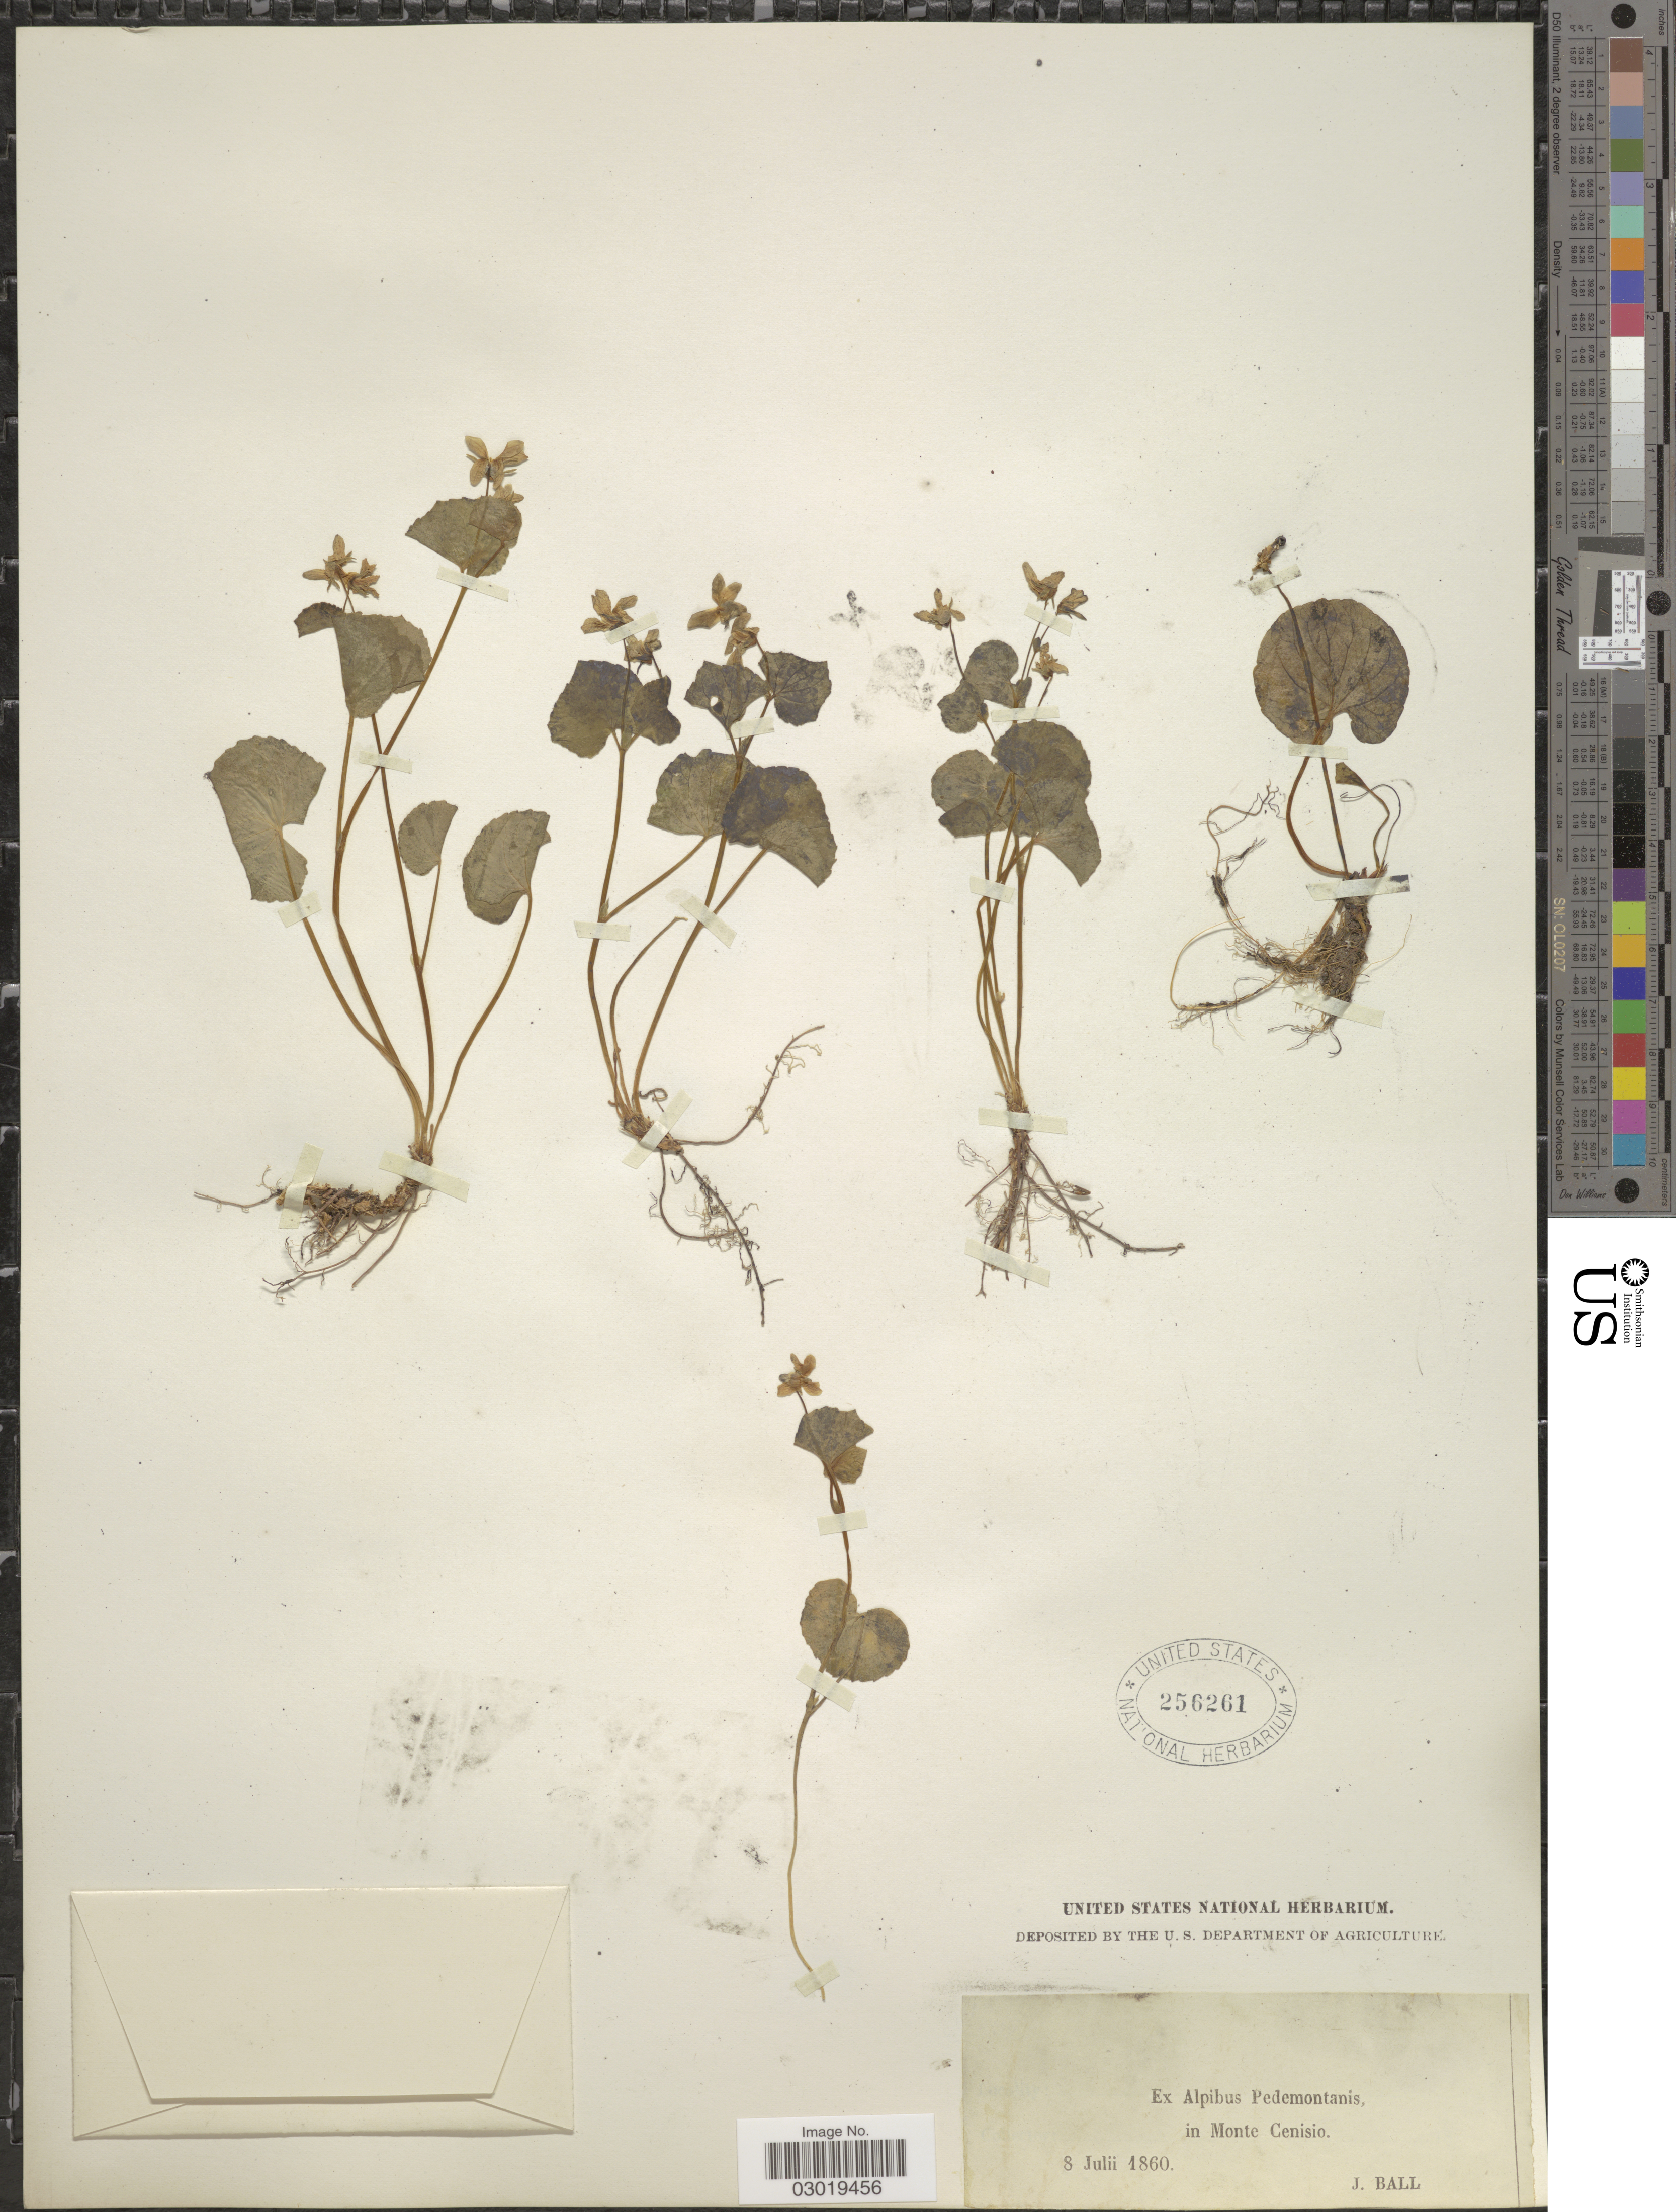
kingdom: Plantae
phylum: Tracheophyta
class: Magnoliopsida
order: Malpighiales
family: Violaceae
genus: Viola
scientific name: Viola sp.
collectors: J. Ball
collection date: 1860-07-08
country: Italy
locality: Ex Alpibus Pedemontanis, in Monte Cenisio.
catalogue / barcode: US 256261